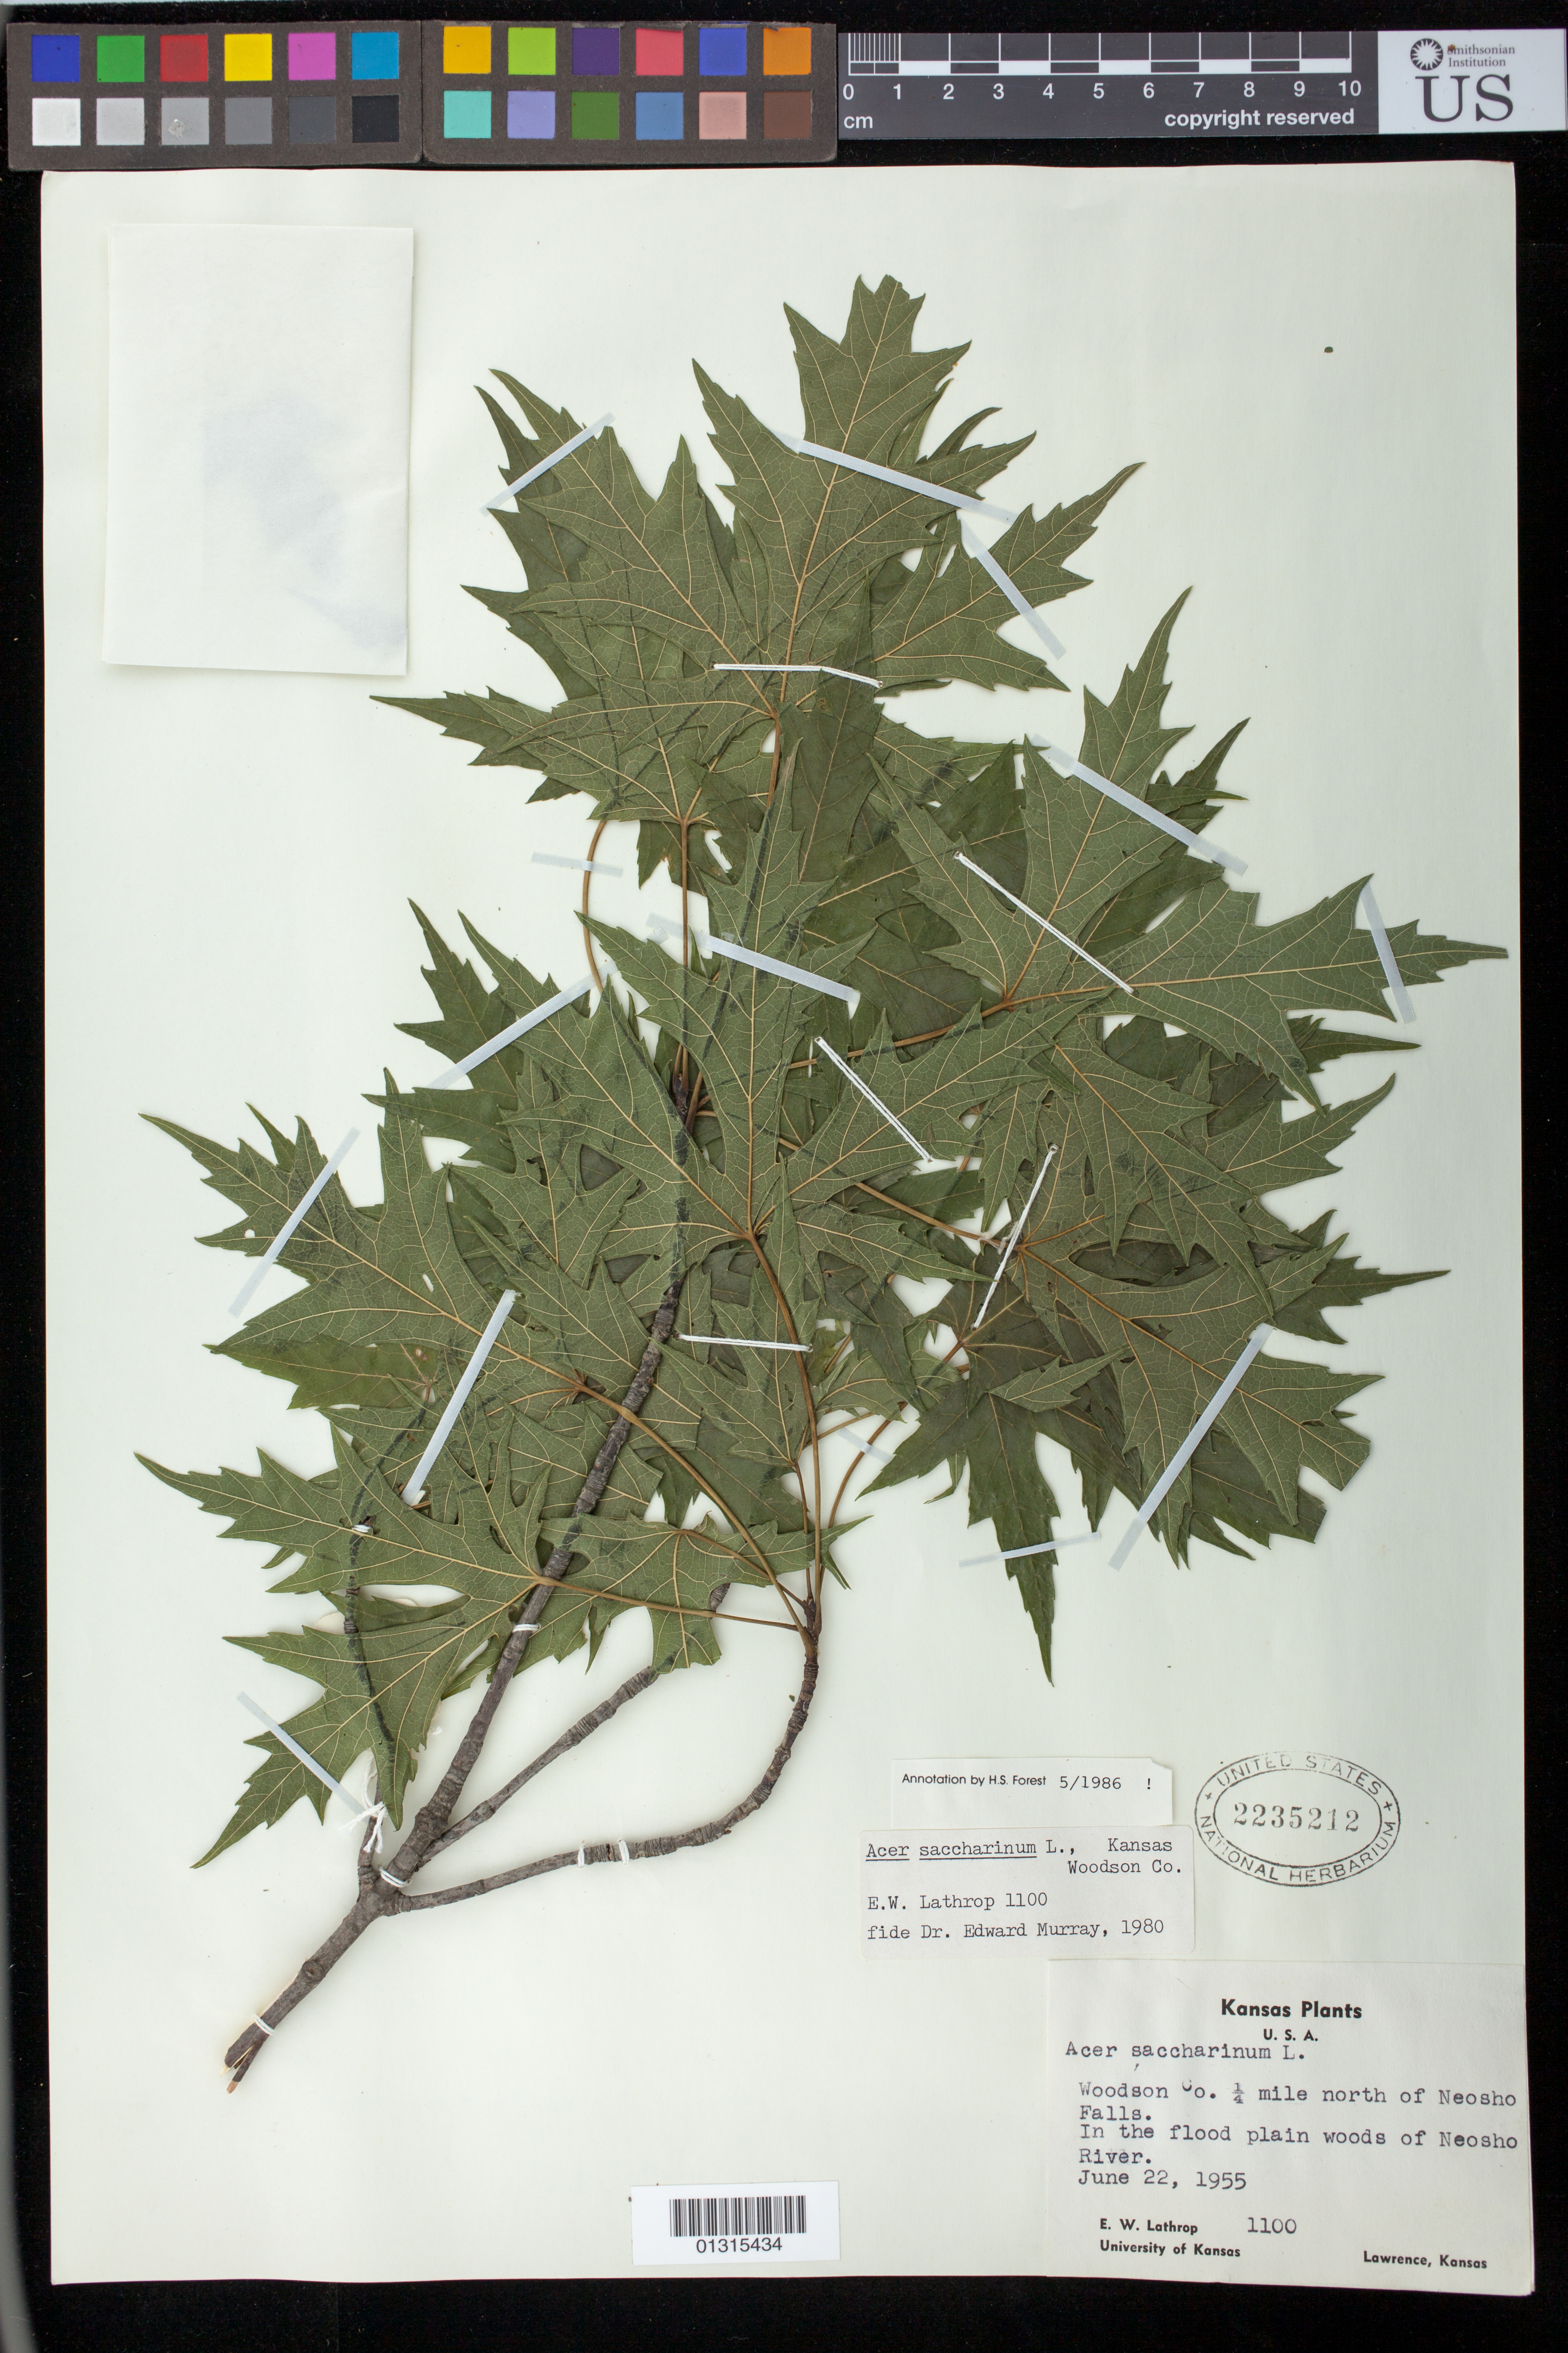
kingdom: Plantae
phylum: Tracheophyta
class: Magnoliopsida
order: Sapindales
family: Sapindaceae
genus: Acer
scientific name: Acer saccharinum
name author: L.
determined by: Forest, H. S.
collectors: E. W. Lathrop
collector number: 1100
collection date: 1955-06-22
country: United States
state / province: Kansas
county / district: Woodson County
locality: Woodson County, 1/4 mile N of Neosho Falls, in the flood plain woods of Neosho River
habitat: Flood plain woods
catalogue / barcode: US 2235212